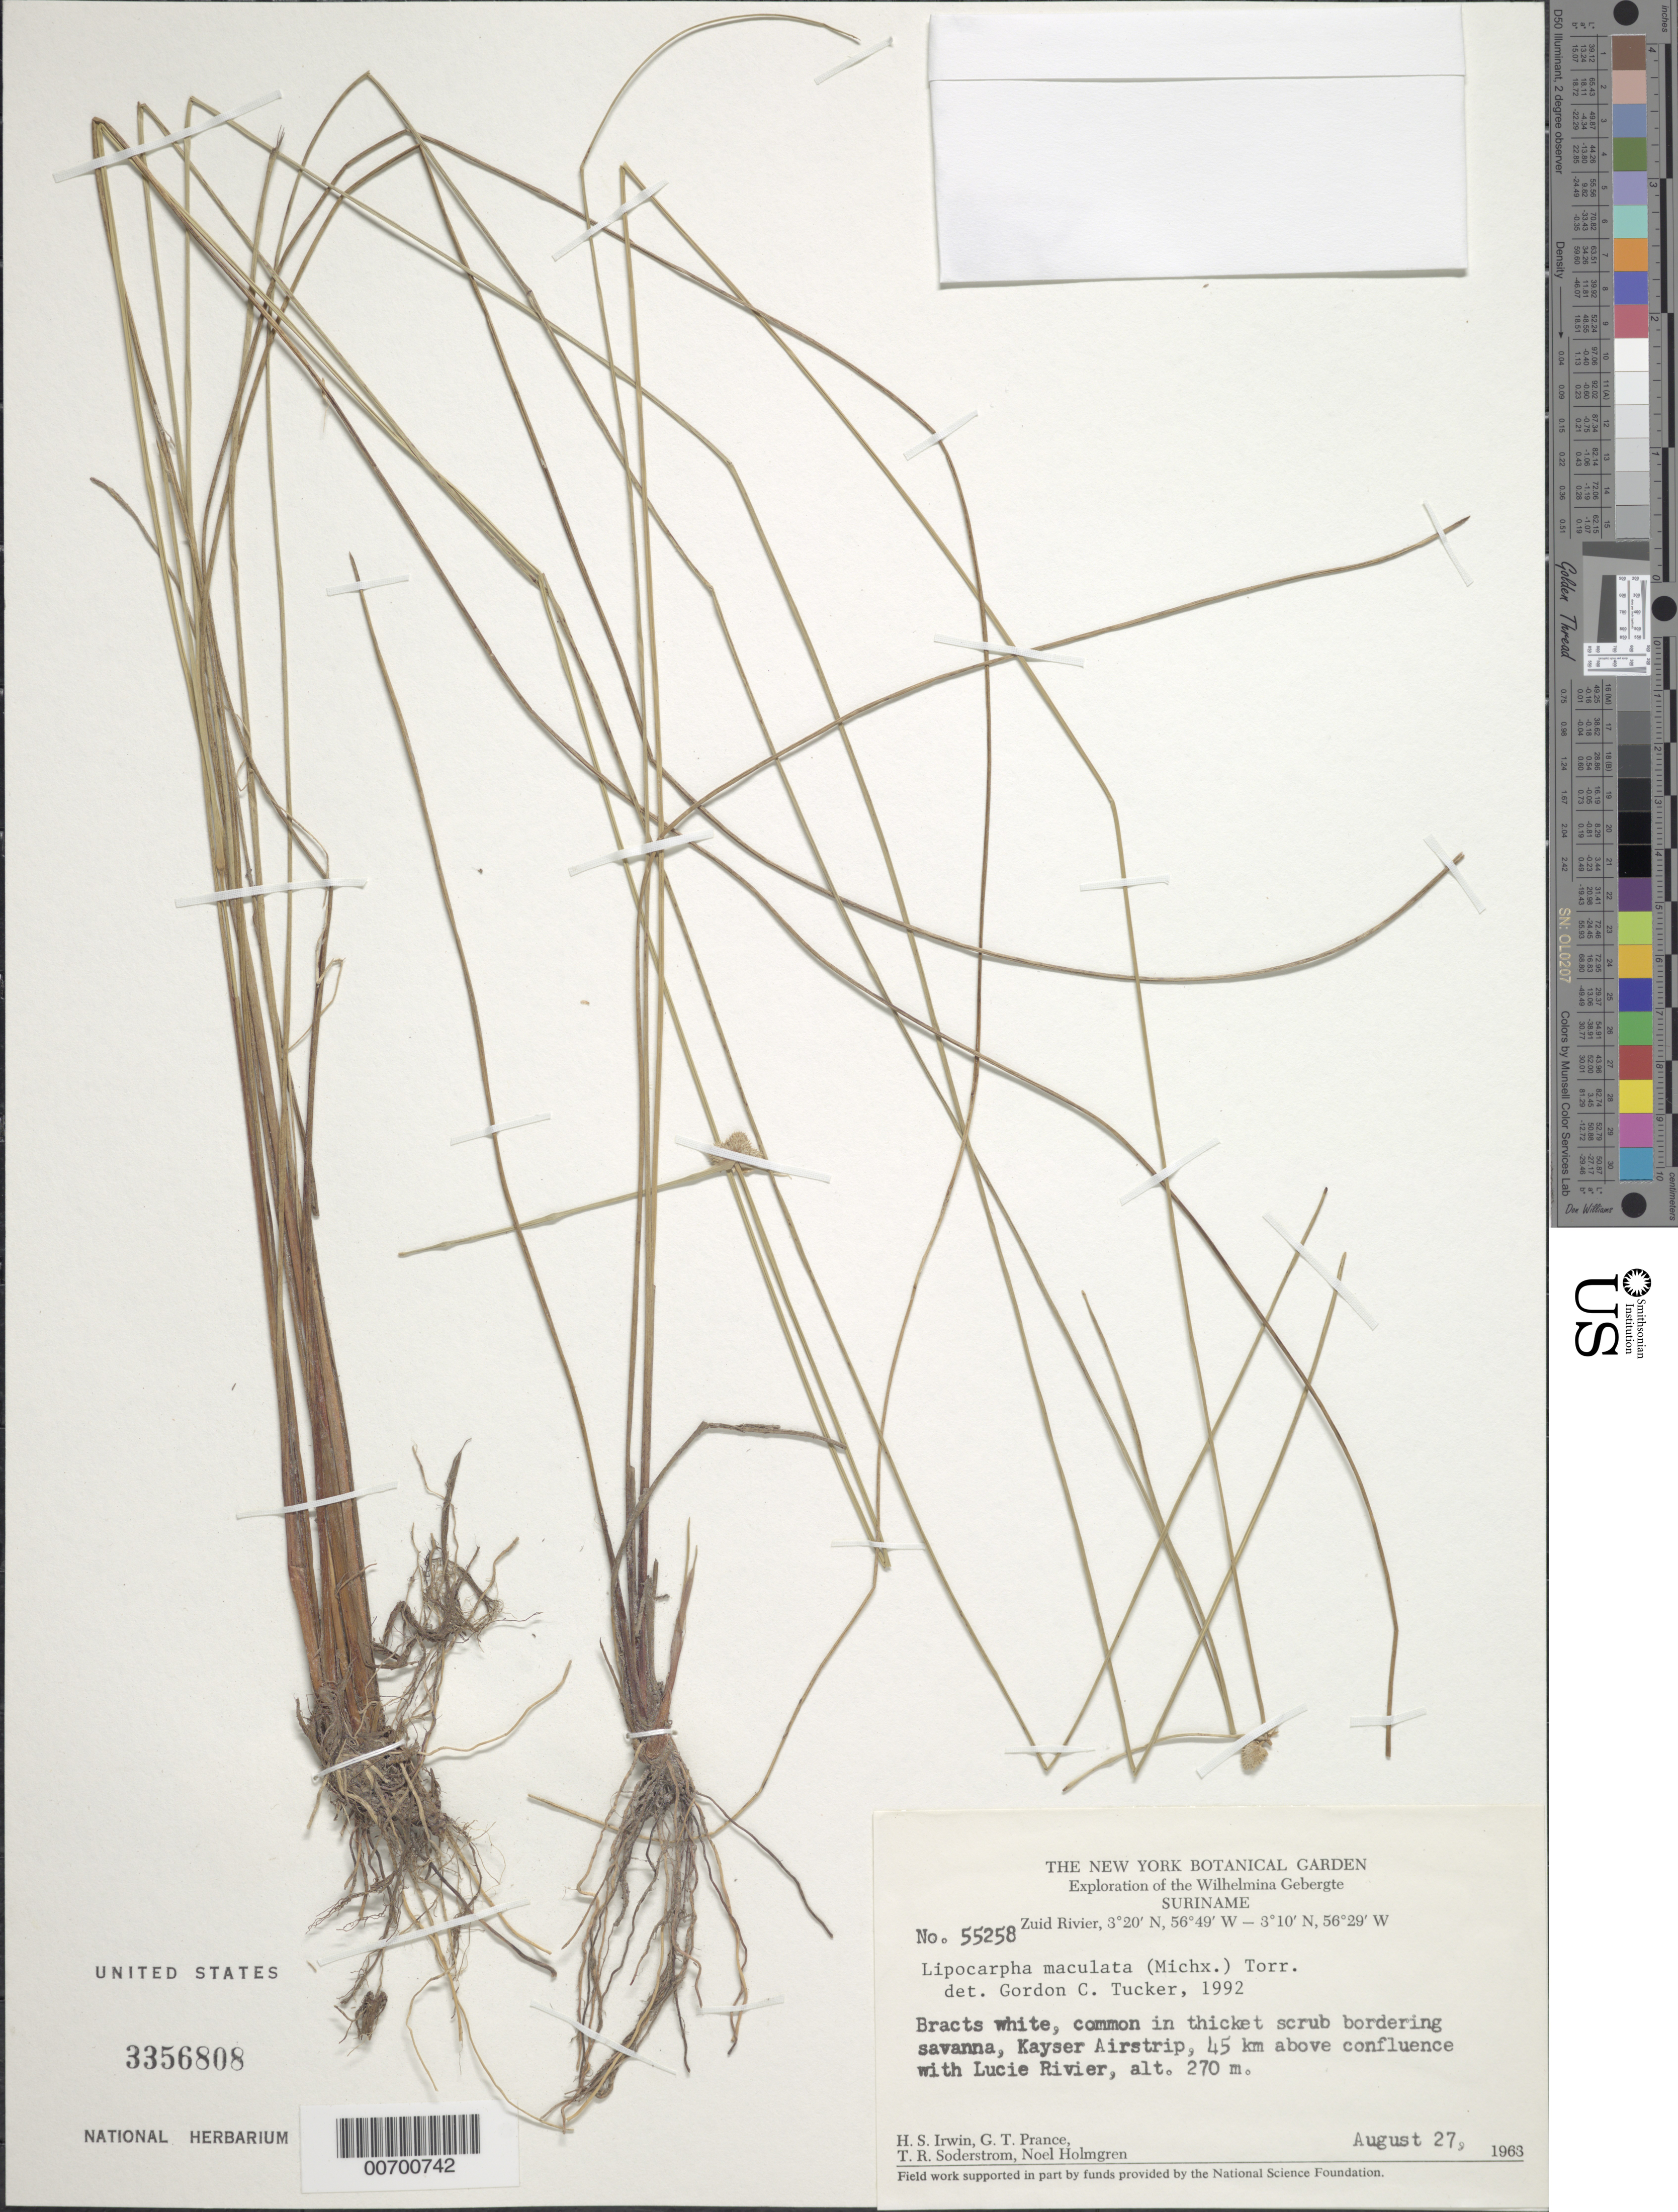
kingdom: Plantae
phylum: Tracheophyta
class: Liliopsida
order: Poales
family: Cyperaceae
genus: Cyperus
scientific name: Cyperus sellowianus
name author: (Kunth) T. Koyama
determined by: Strong, M. T., (US), Smithsonian Institution - National Museum of Natural History (UNITED STATES)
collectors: H. Irwin, G. T. Prance, T. R. Soderstrom & N. H. Holmgren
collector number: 55258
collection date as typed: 27-Aug-63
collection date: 1963-08-27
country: Suriname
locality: Kayser Airstrip, Zuid R., 45 km above confl. with Lucie R., Wilhelmina Gebergte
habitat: Thicket scrub bordering savanna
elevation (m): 270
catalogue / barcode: US 3356808